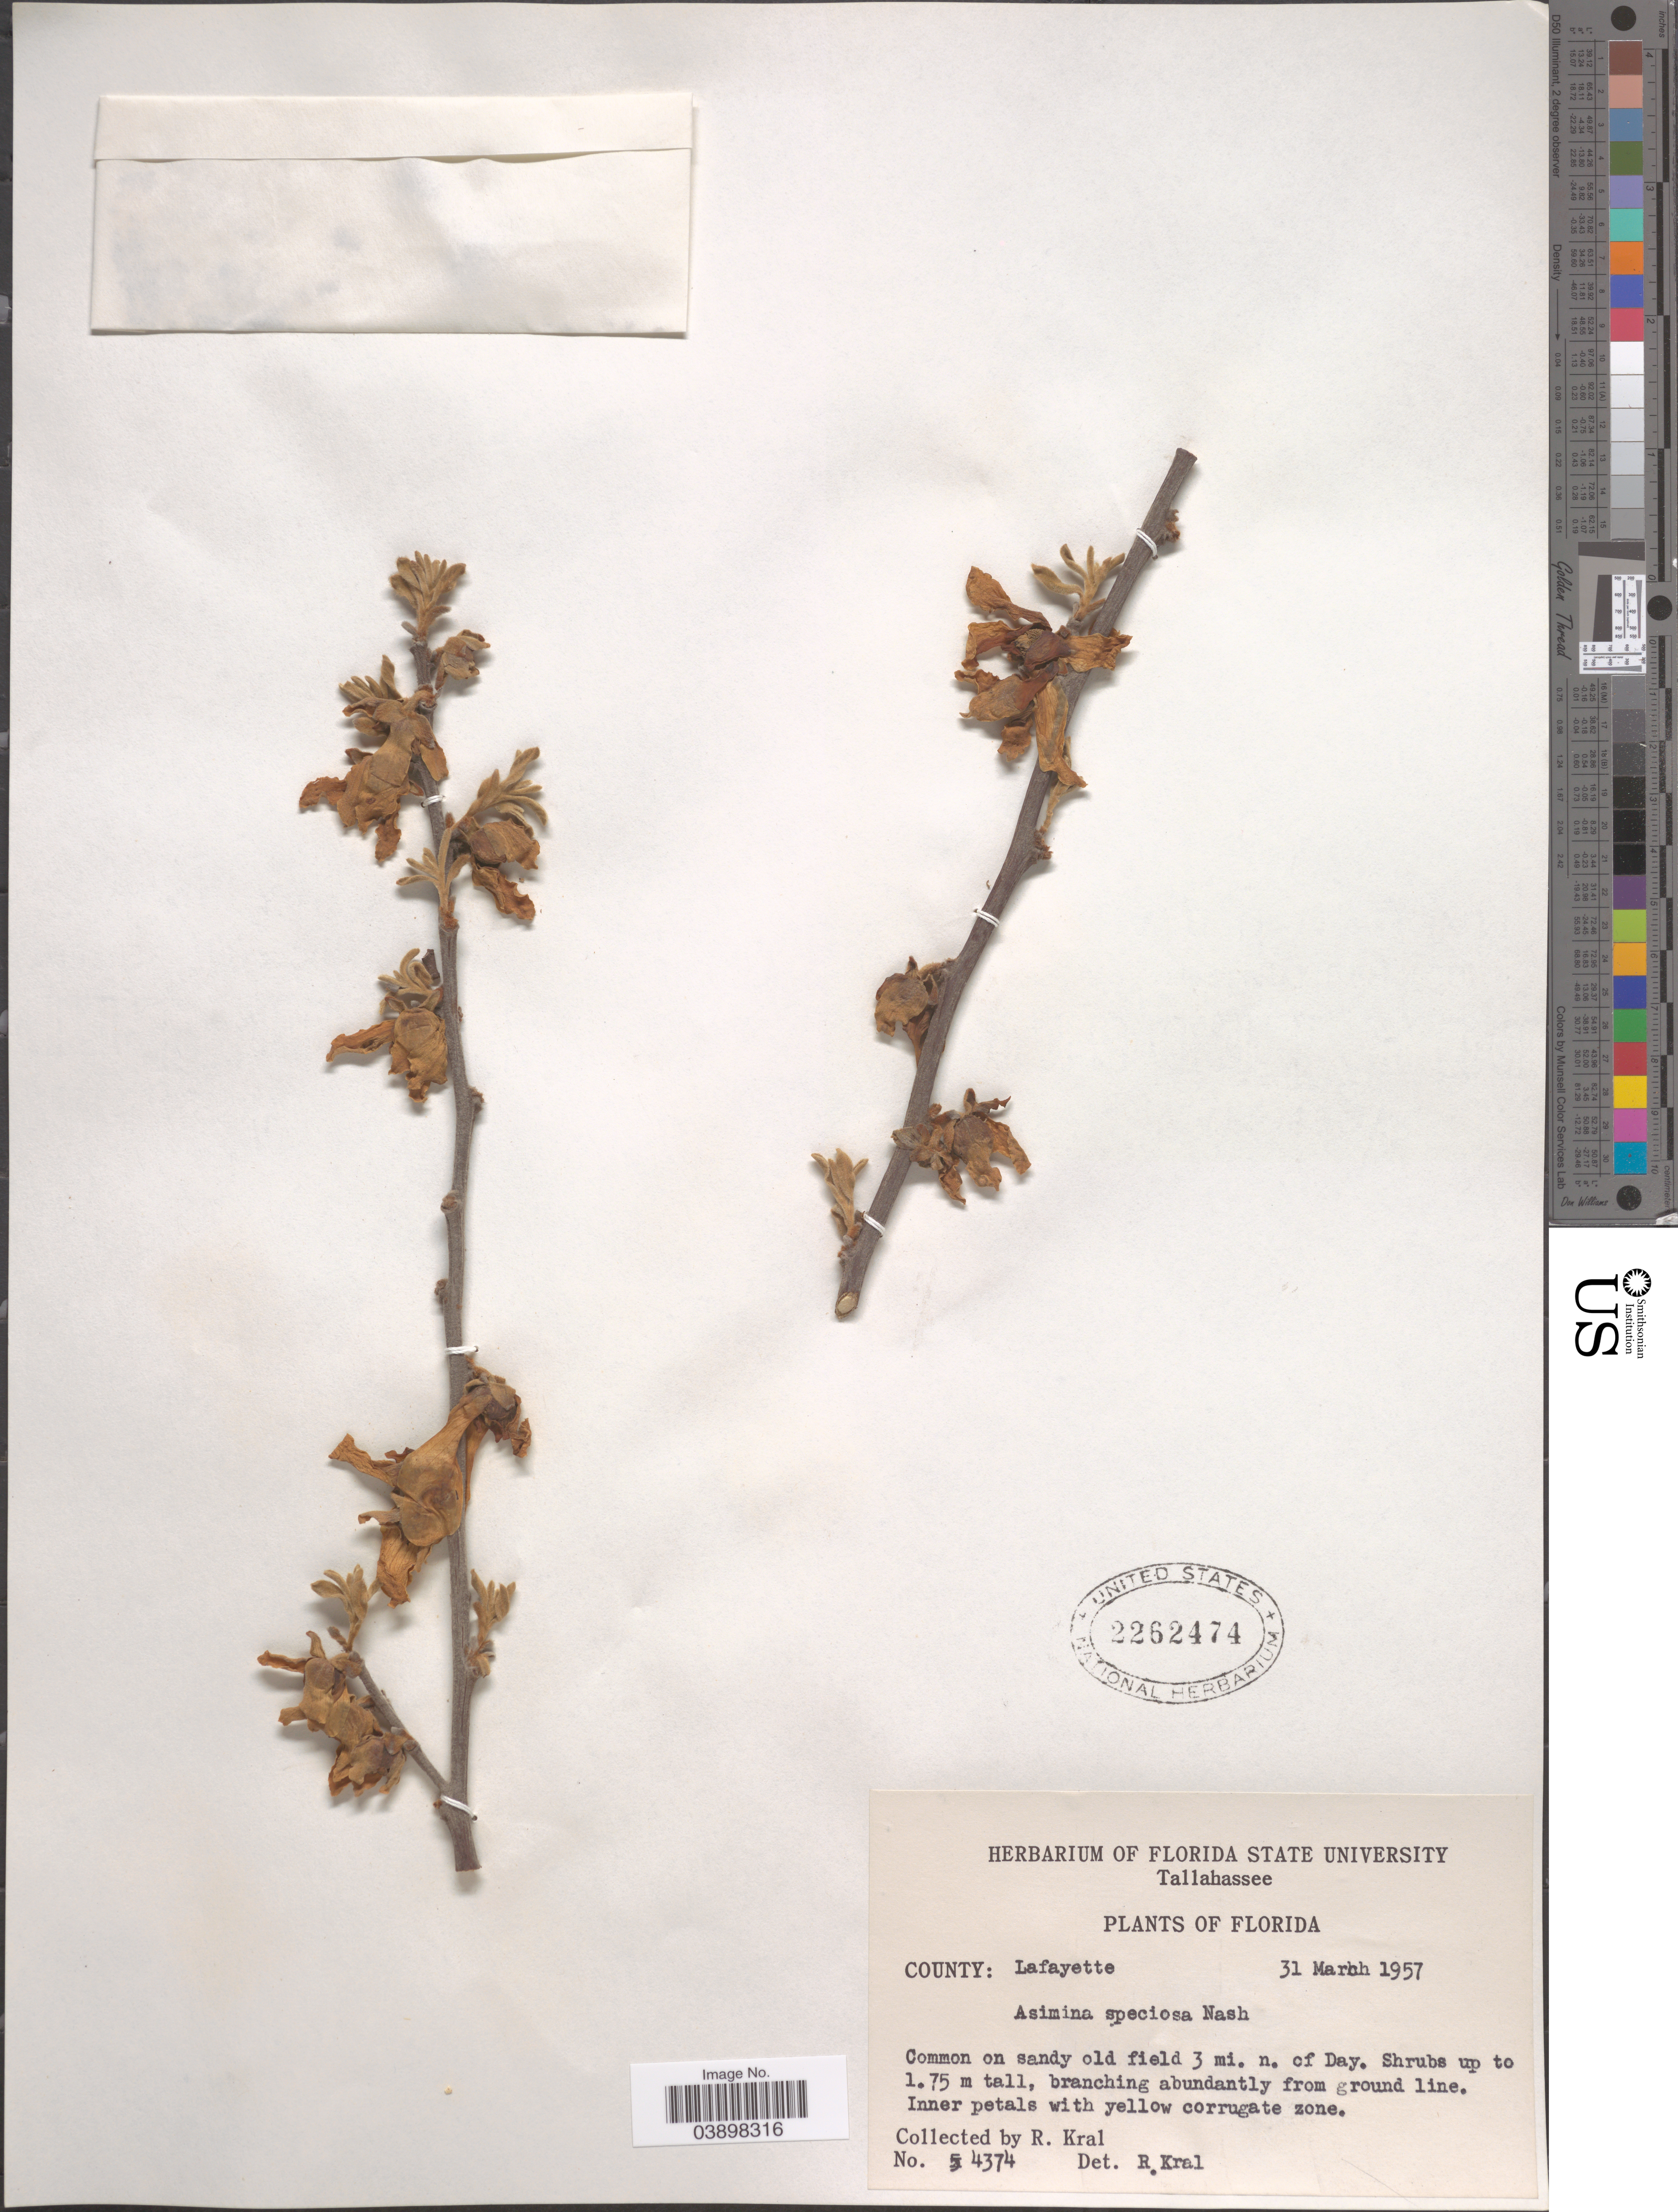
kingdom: Plantae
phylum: Tracheophyta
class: Magnoliopsida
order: Magnoliales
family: Annonaceae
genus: Asimina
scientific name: Asimina speciosa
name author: Nash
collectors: R. Kral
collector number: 4374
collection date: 1957-03-31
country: United States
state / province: Florida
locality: County: Lafayette. Common on sandy old field 3 mi. n. of Day.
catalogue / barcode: US 2262474